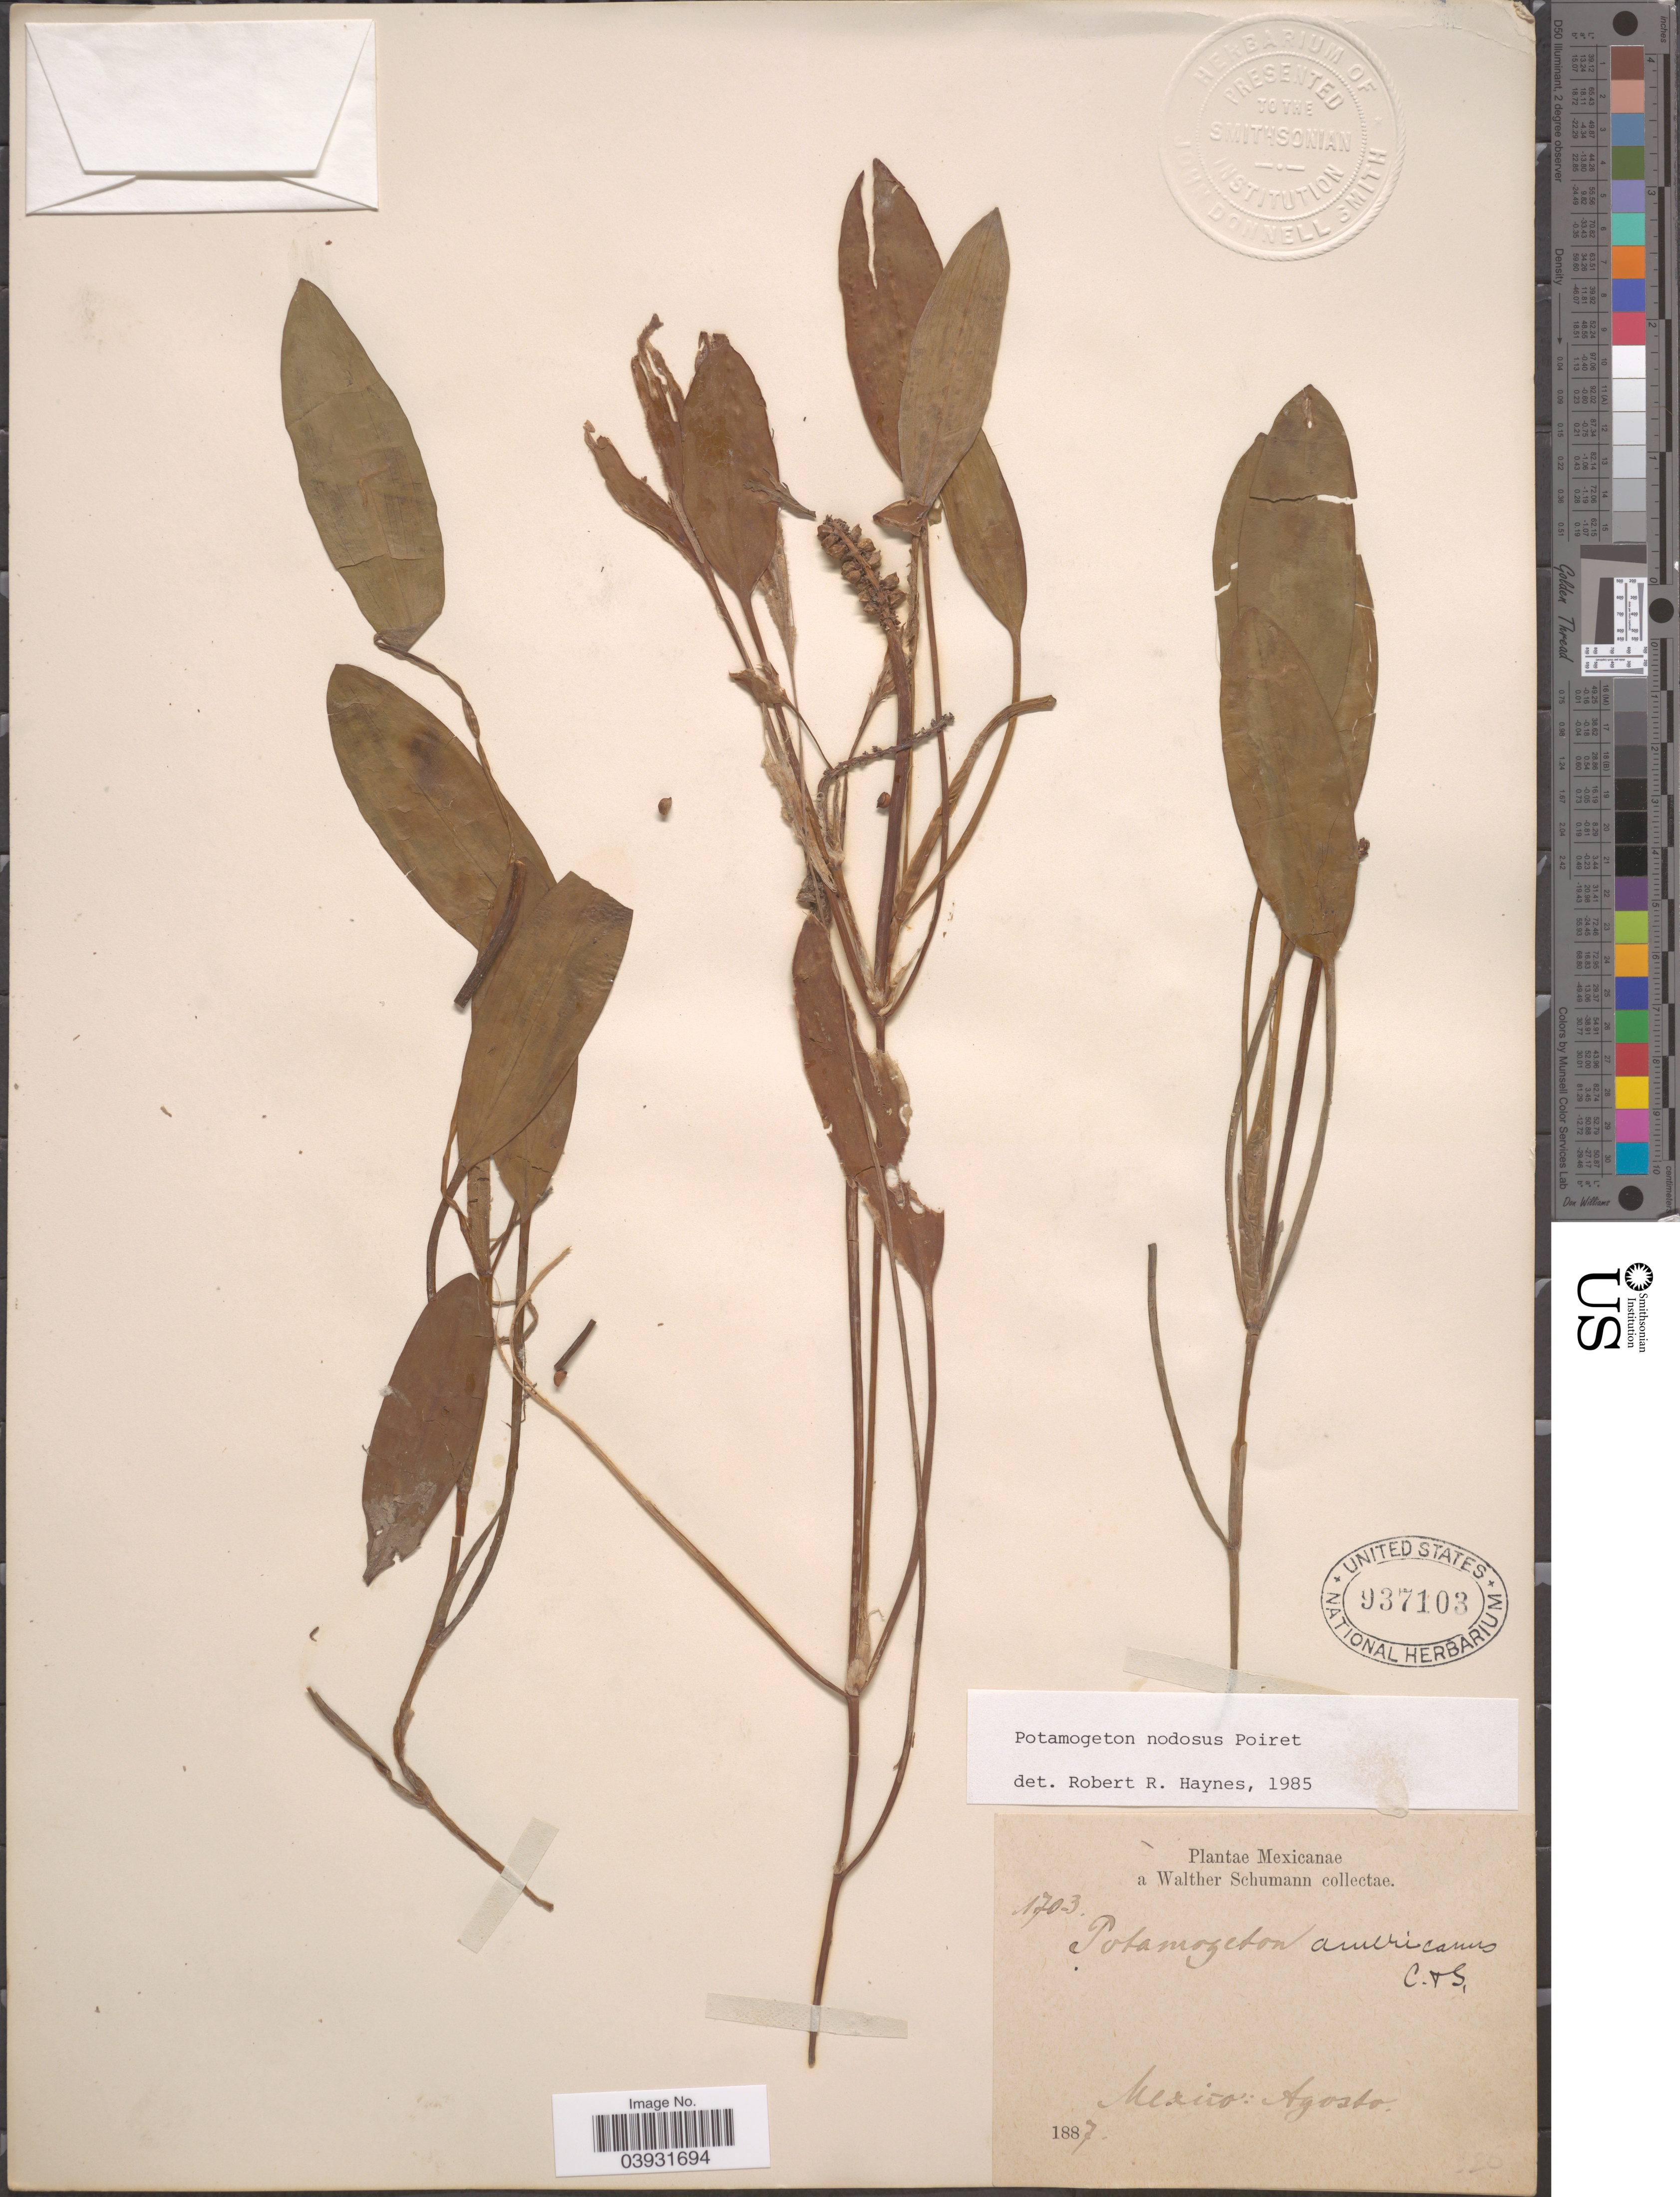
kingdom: Plantae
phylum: Tracheophyta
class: Liliopsida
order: Alismatales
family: Potamogetonaceae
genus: Potamogeton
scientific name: Potamogeton nodosus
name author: Poir.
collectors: W. Schumann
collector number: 1703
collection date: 1887-08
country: Mexico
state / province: México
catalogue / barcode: US 937103